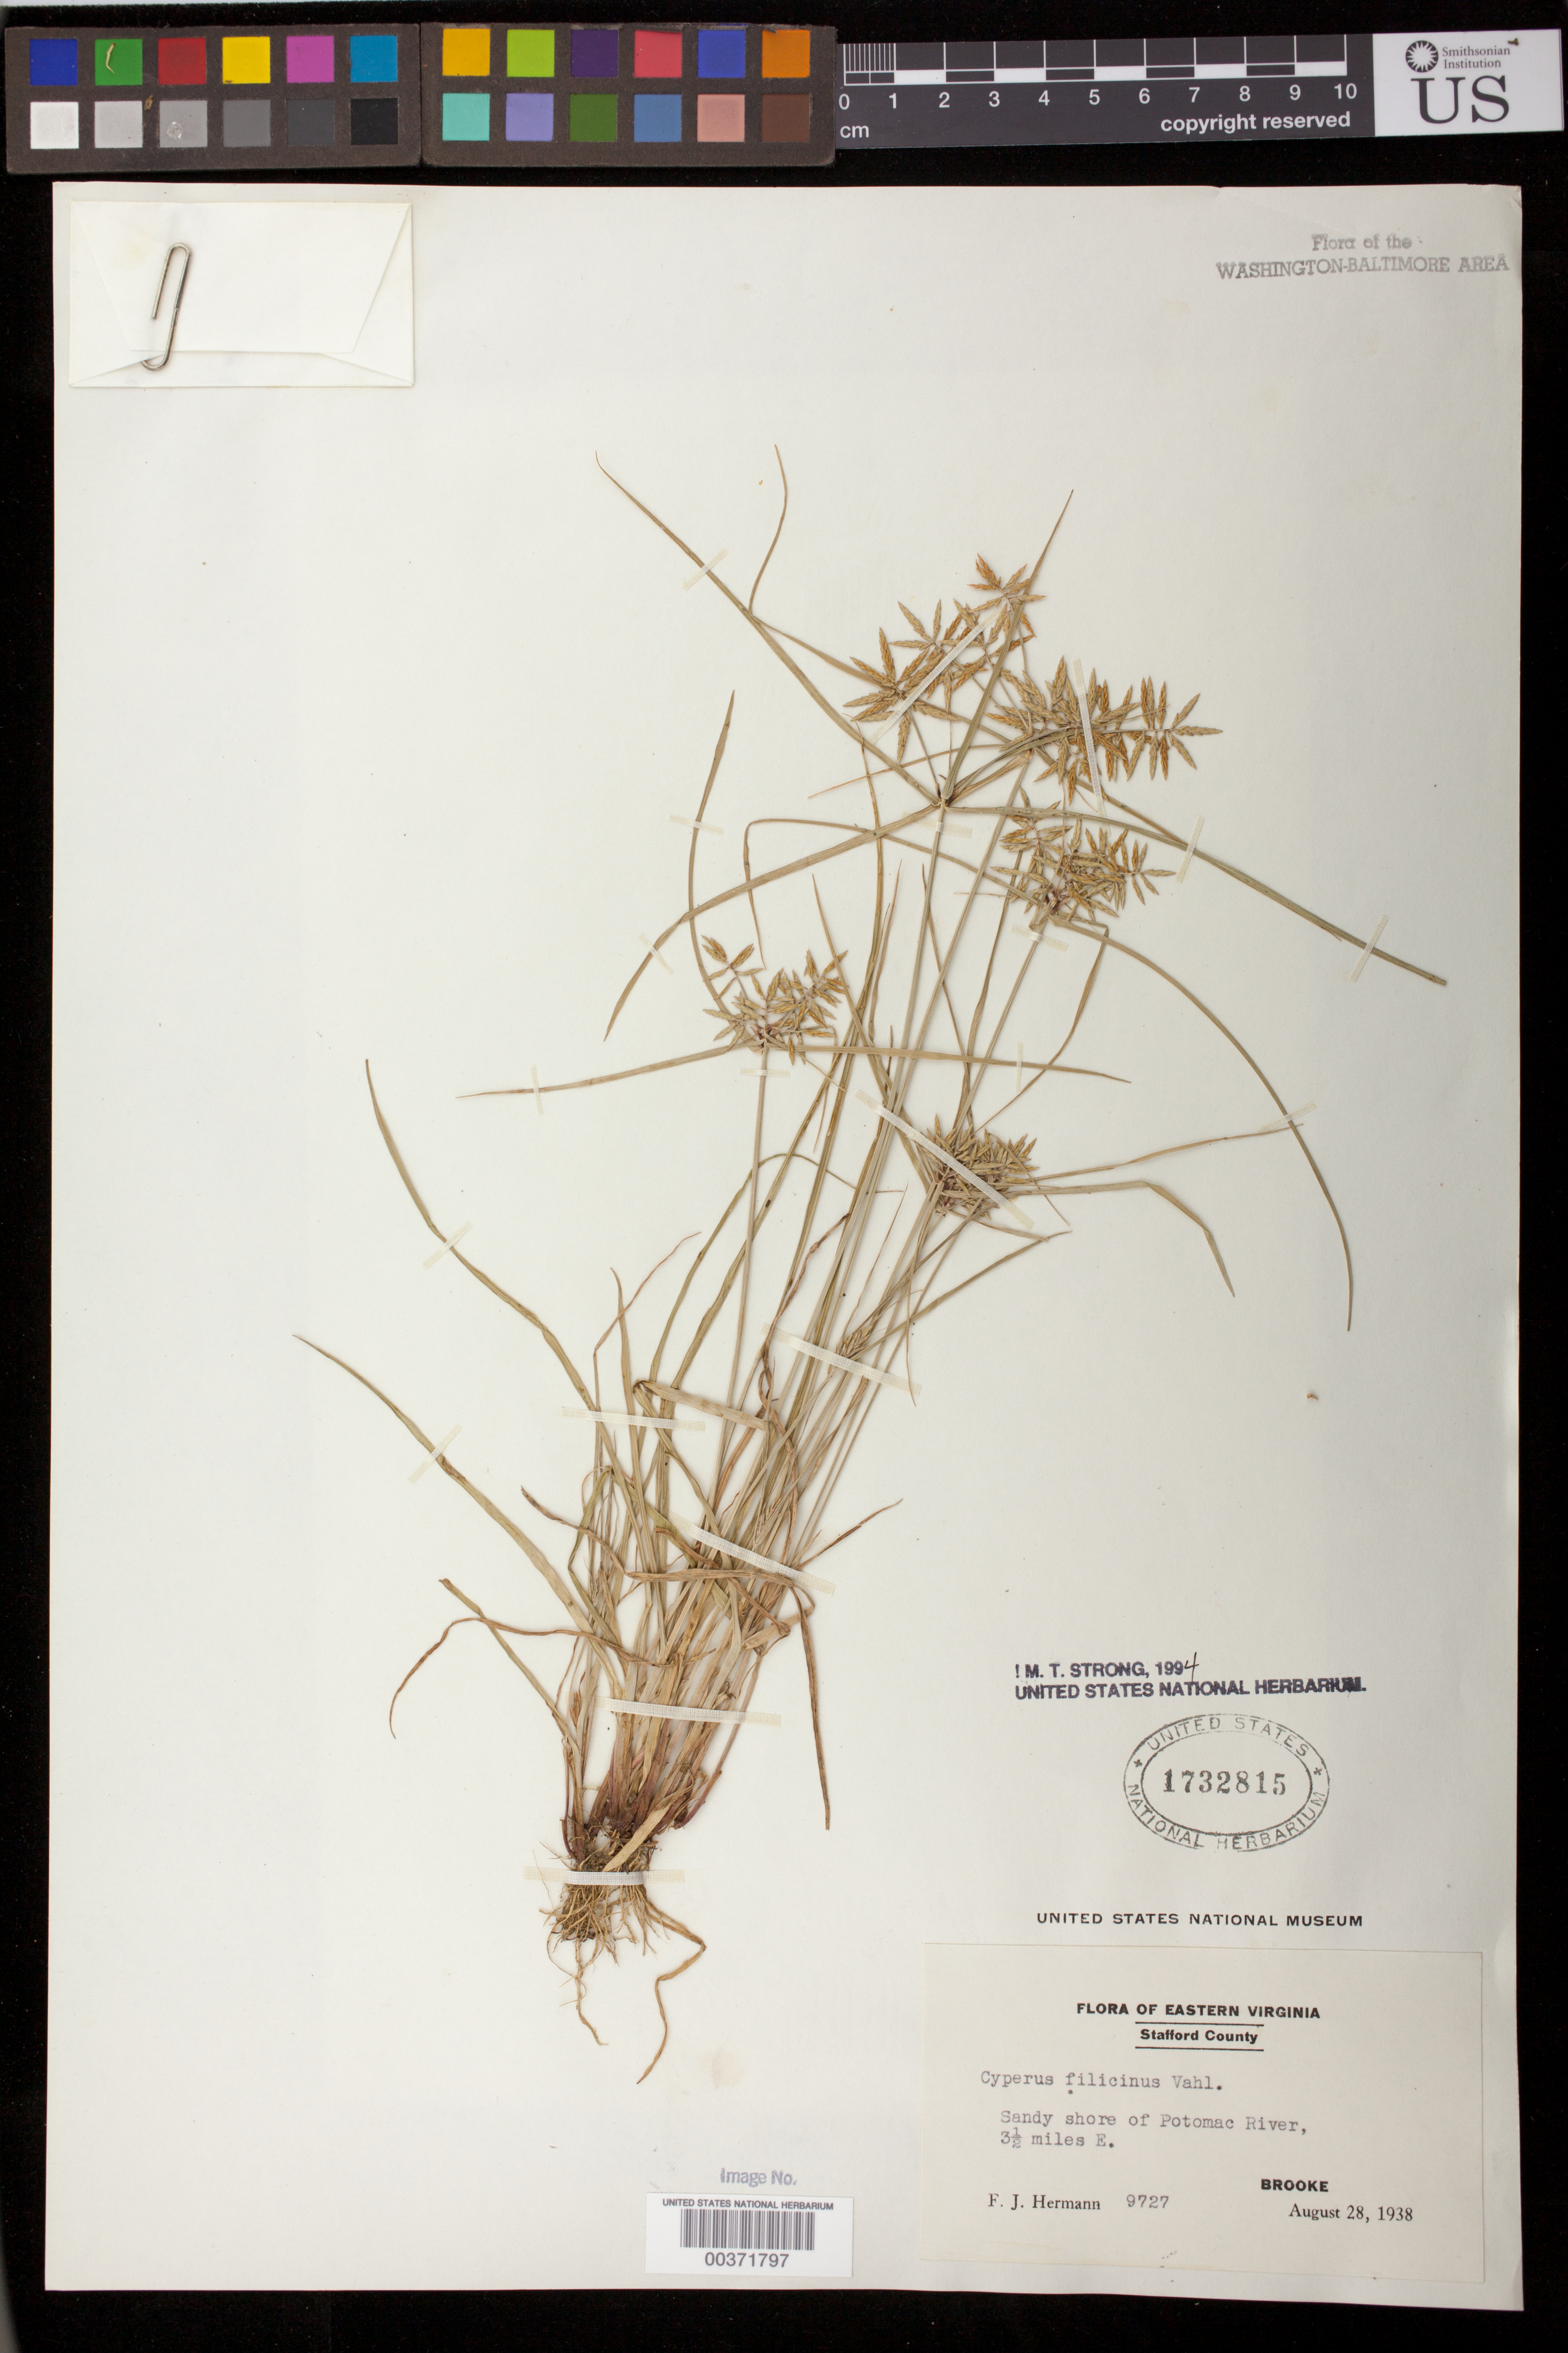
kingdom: Plantae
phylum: Tracheophyta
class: Liliopsida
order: Poales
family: Cyperaceae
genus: Cyperus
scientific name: Cyperus filicinus Vahl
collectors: F. J. Hermann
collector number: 9727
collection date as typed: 28 Aug 1938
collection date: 1938-08-28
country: United States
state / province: Virginia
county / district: Stafford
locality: Eastern Virginia, Potomac River, 3 1/2 miles E.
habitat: sandy shore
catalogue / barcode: US 1732815